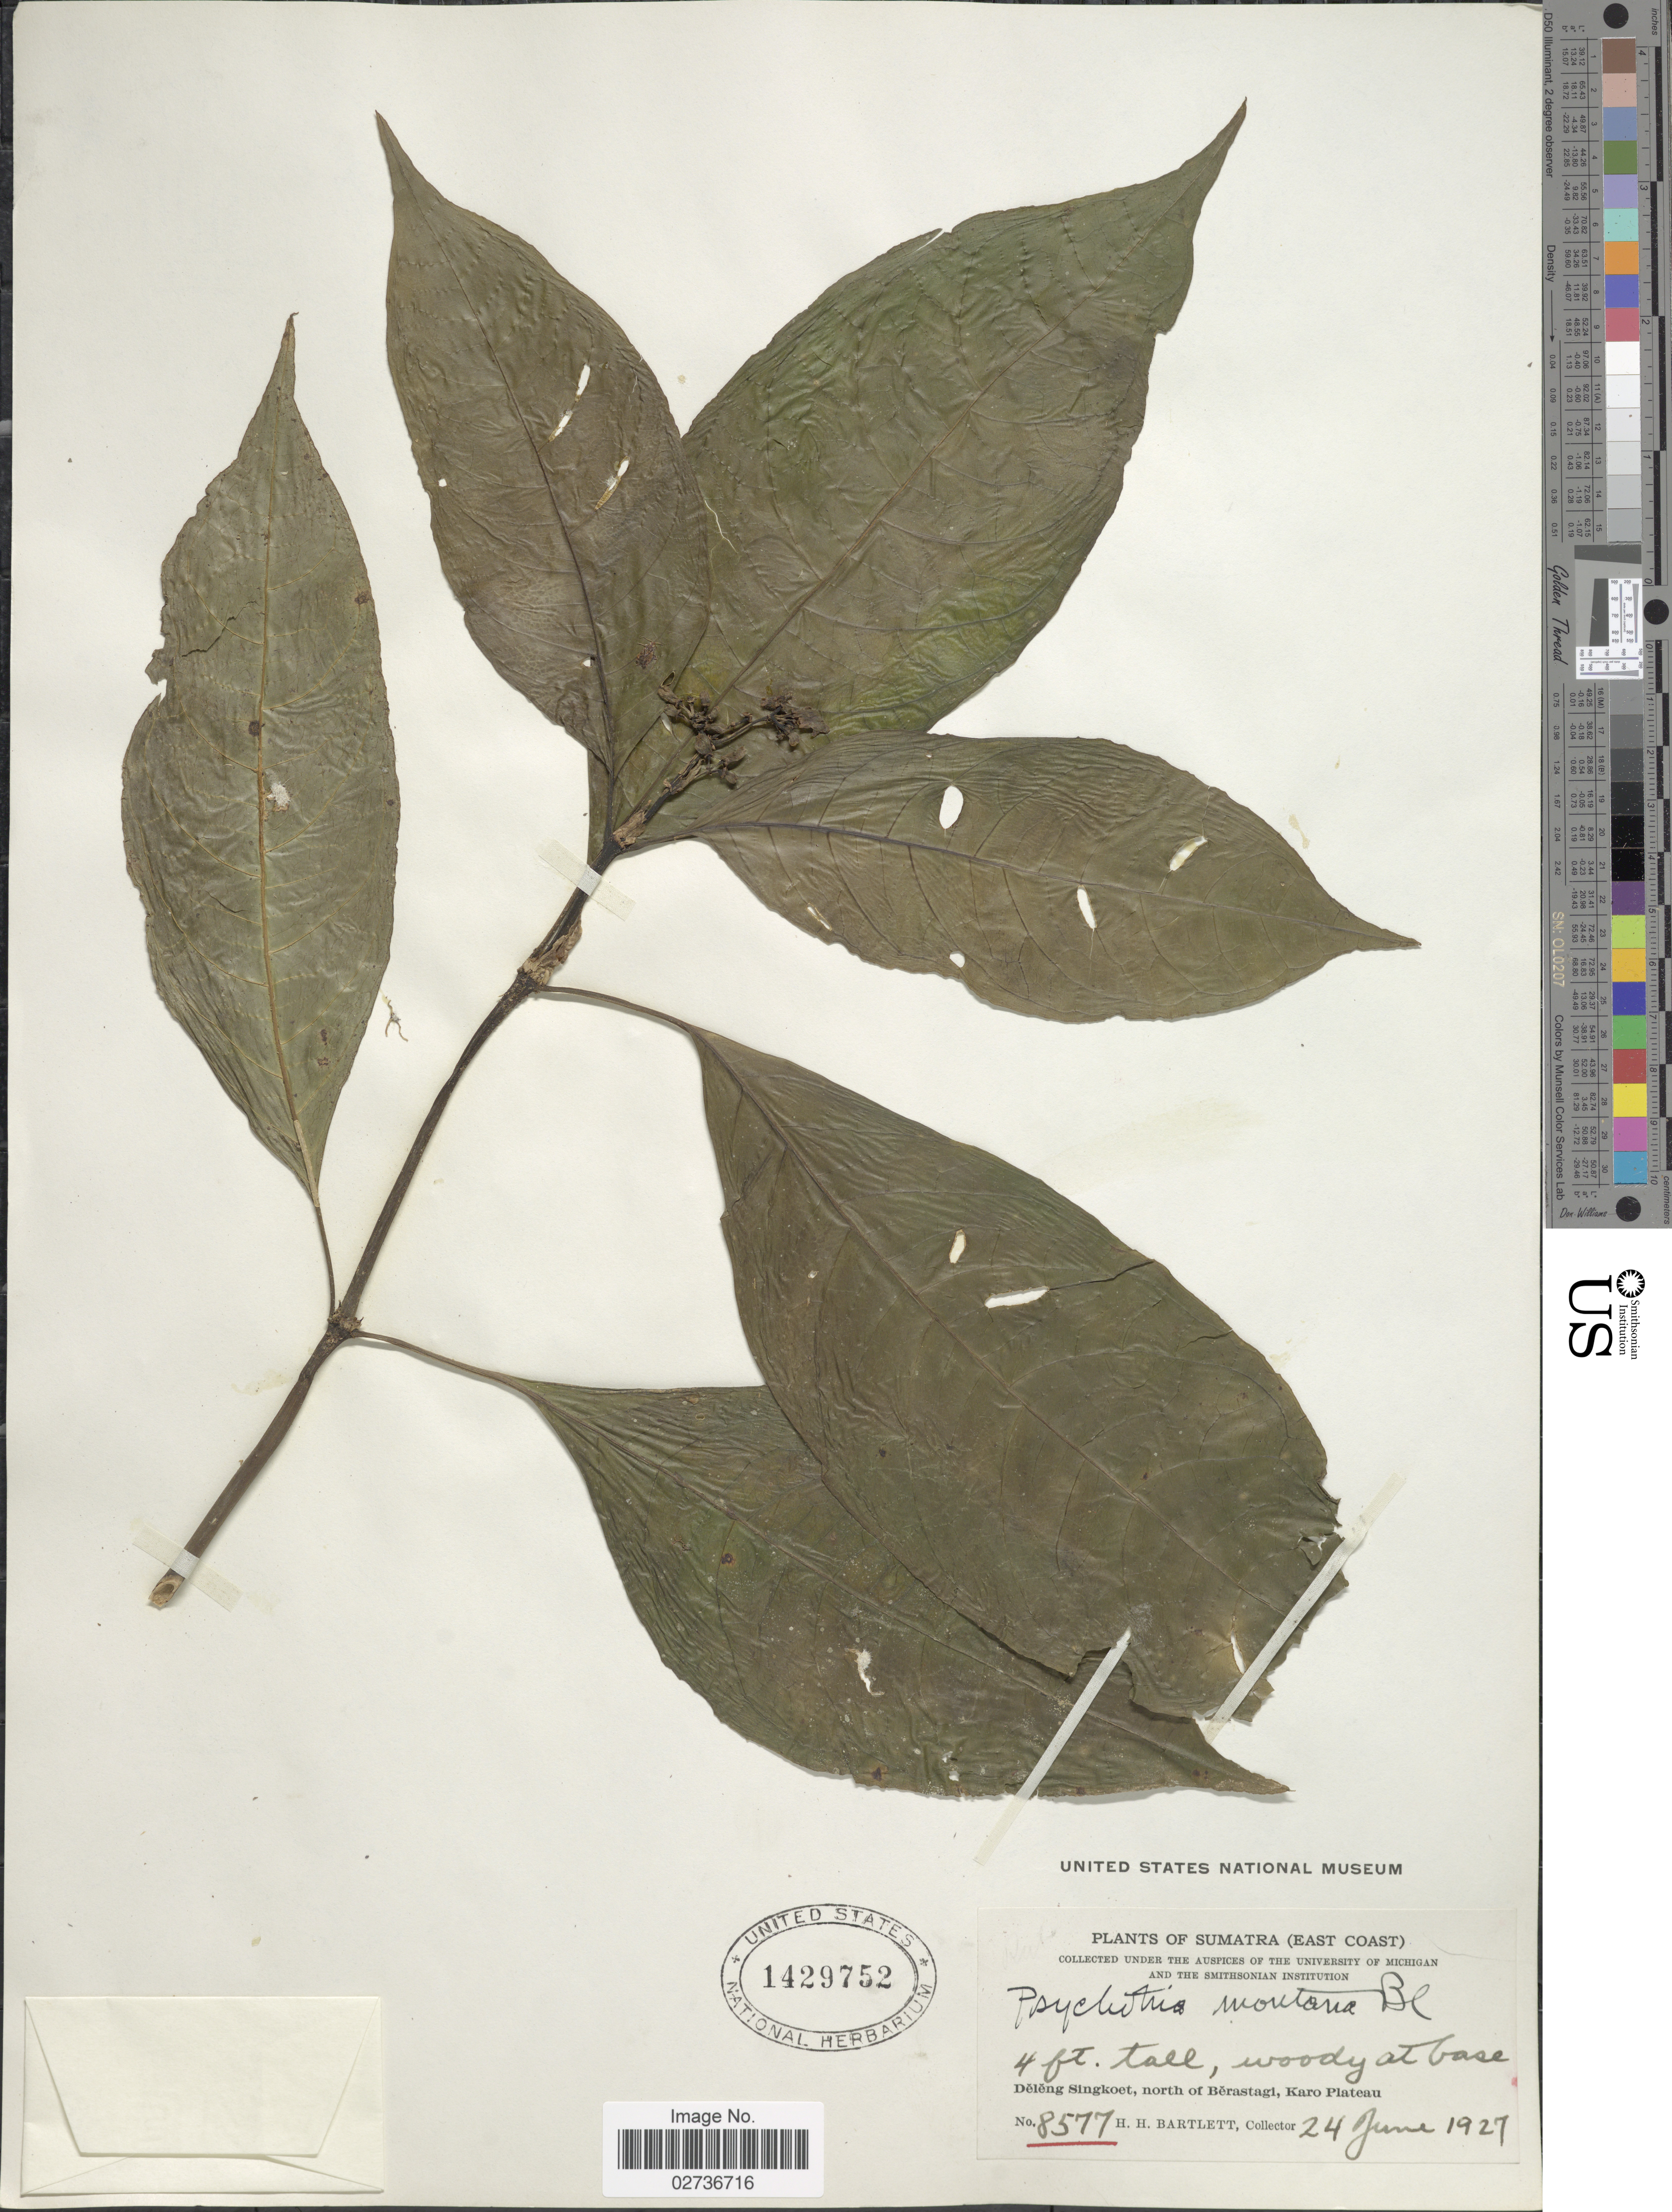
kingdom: Plantae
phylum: Tracheophyta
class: Magnoliopsida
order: Gentianales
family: Rubiaceae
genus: Psychotria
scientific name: Psychotria montana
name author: Blume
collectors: H. H. Bartlett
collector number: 8577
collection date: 1927-06-24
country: Indonesia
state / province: Sumatra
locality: Sumatra, (East Coast) Deleng Singkoet, north of Berastagi, Karo Plateau, woody at base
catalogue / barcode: US 1429752